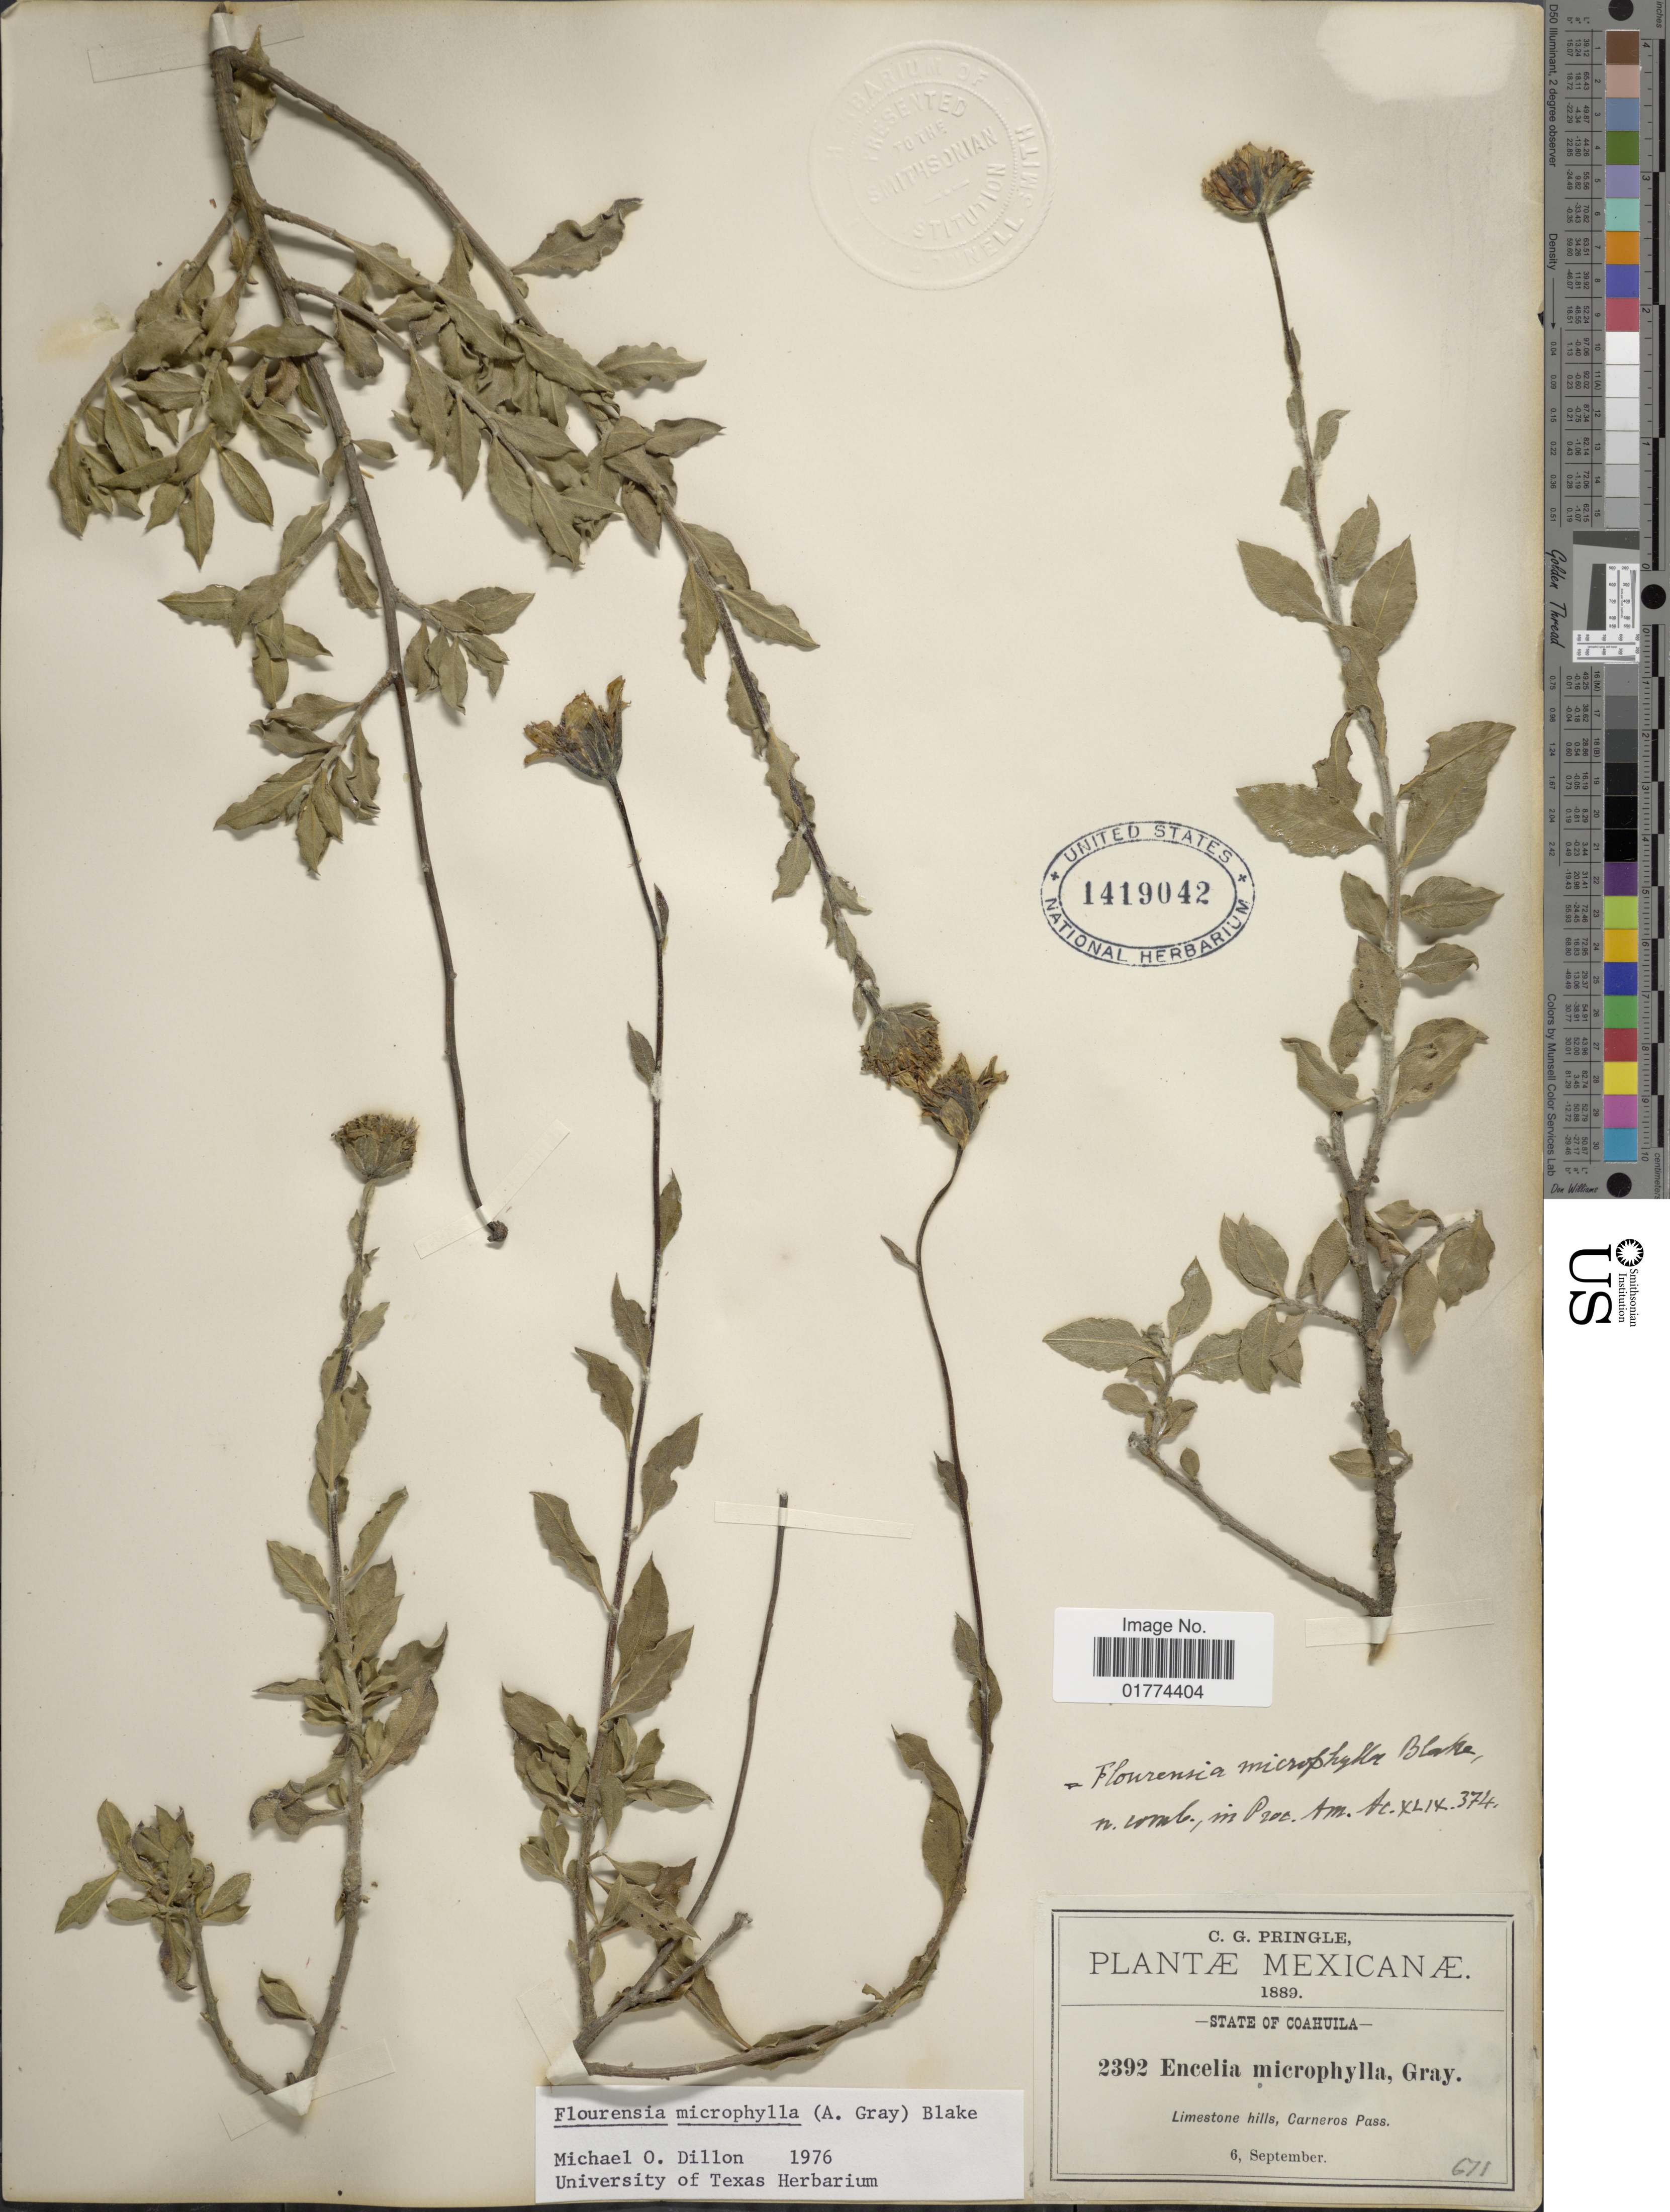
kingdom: Plantae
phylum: Tracheophyta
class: Magnoliopsida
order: Asterales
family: Asteraceae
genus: Flourensia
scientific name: Flourensia microphylla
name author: S.F. Blake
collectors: C. G. Pringle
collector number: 2392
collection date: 1889-09-06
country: Mexico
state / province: Coahuila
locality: Limestone hills, Carneros Pass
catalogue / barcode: US 1419042